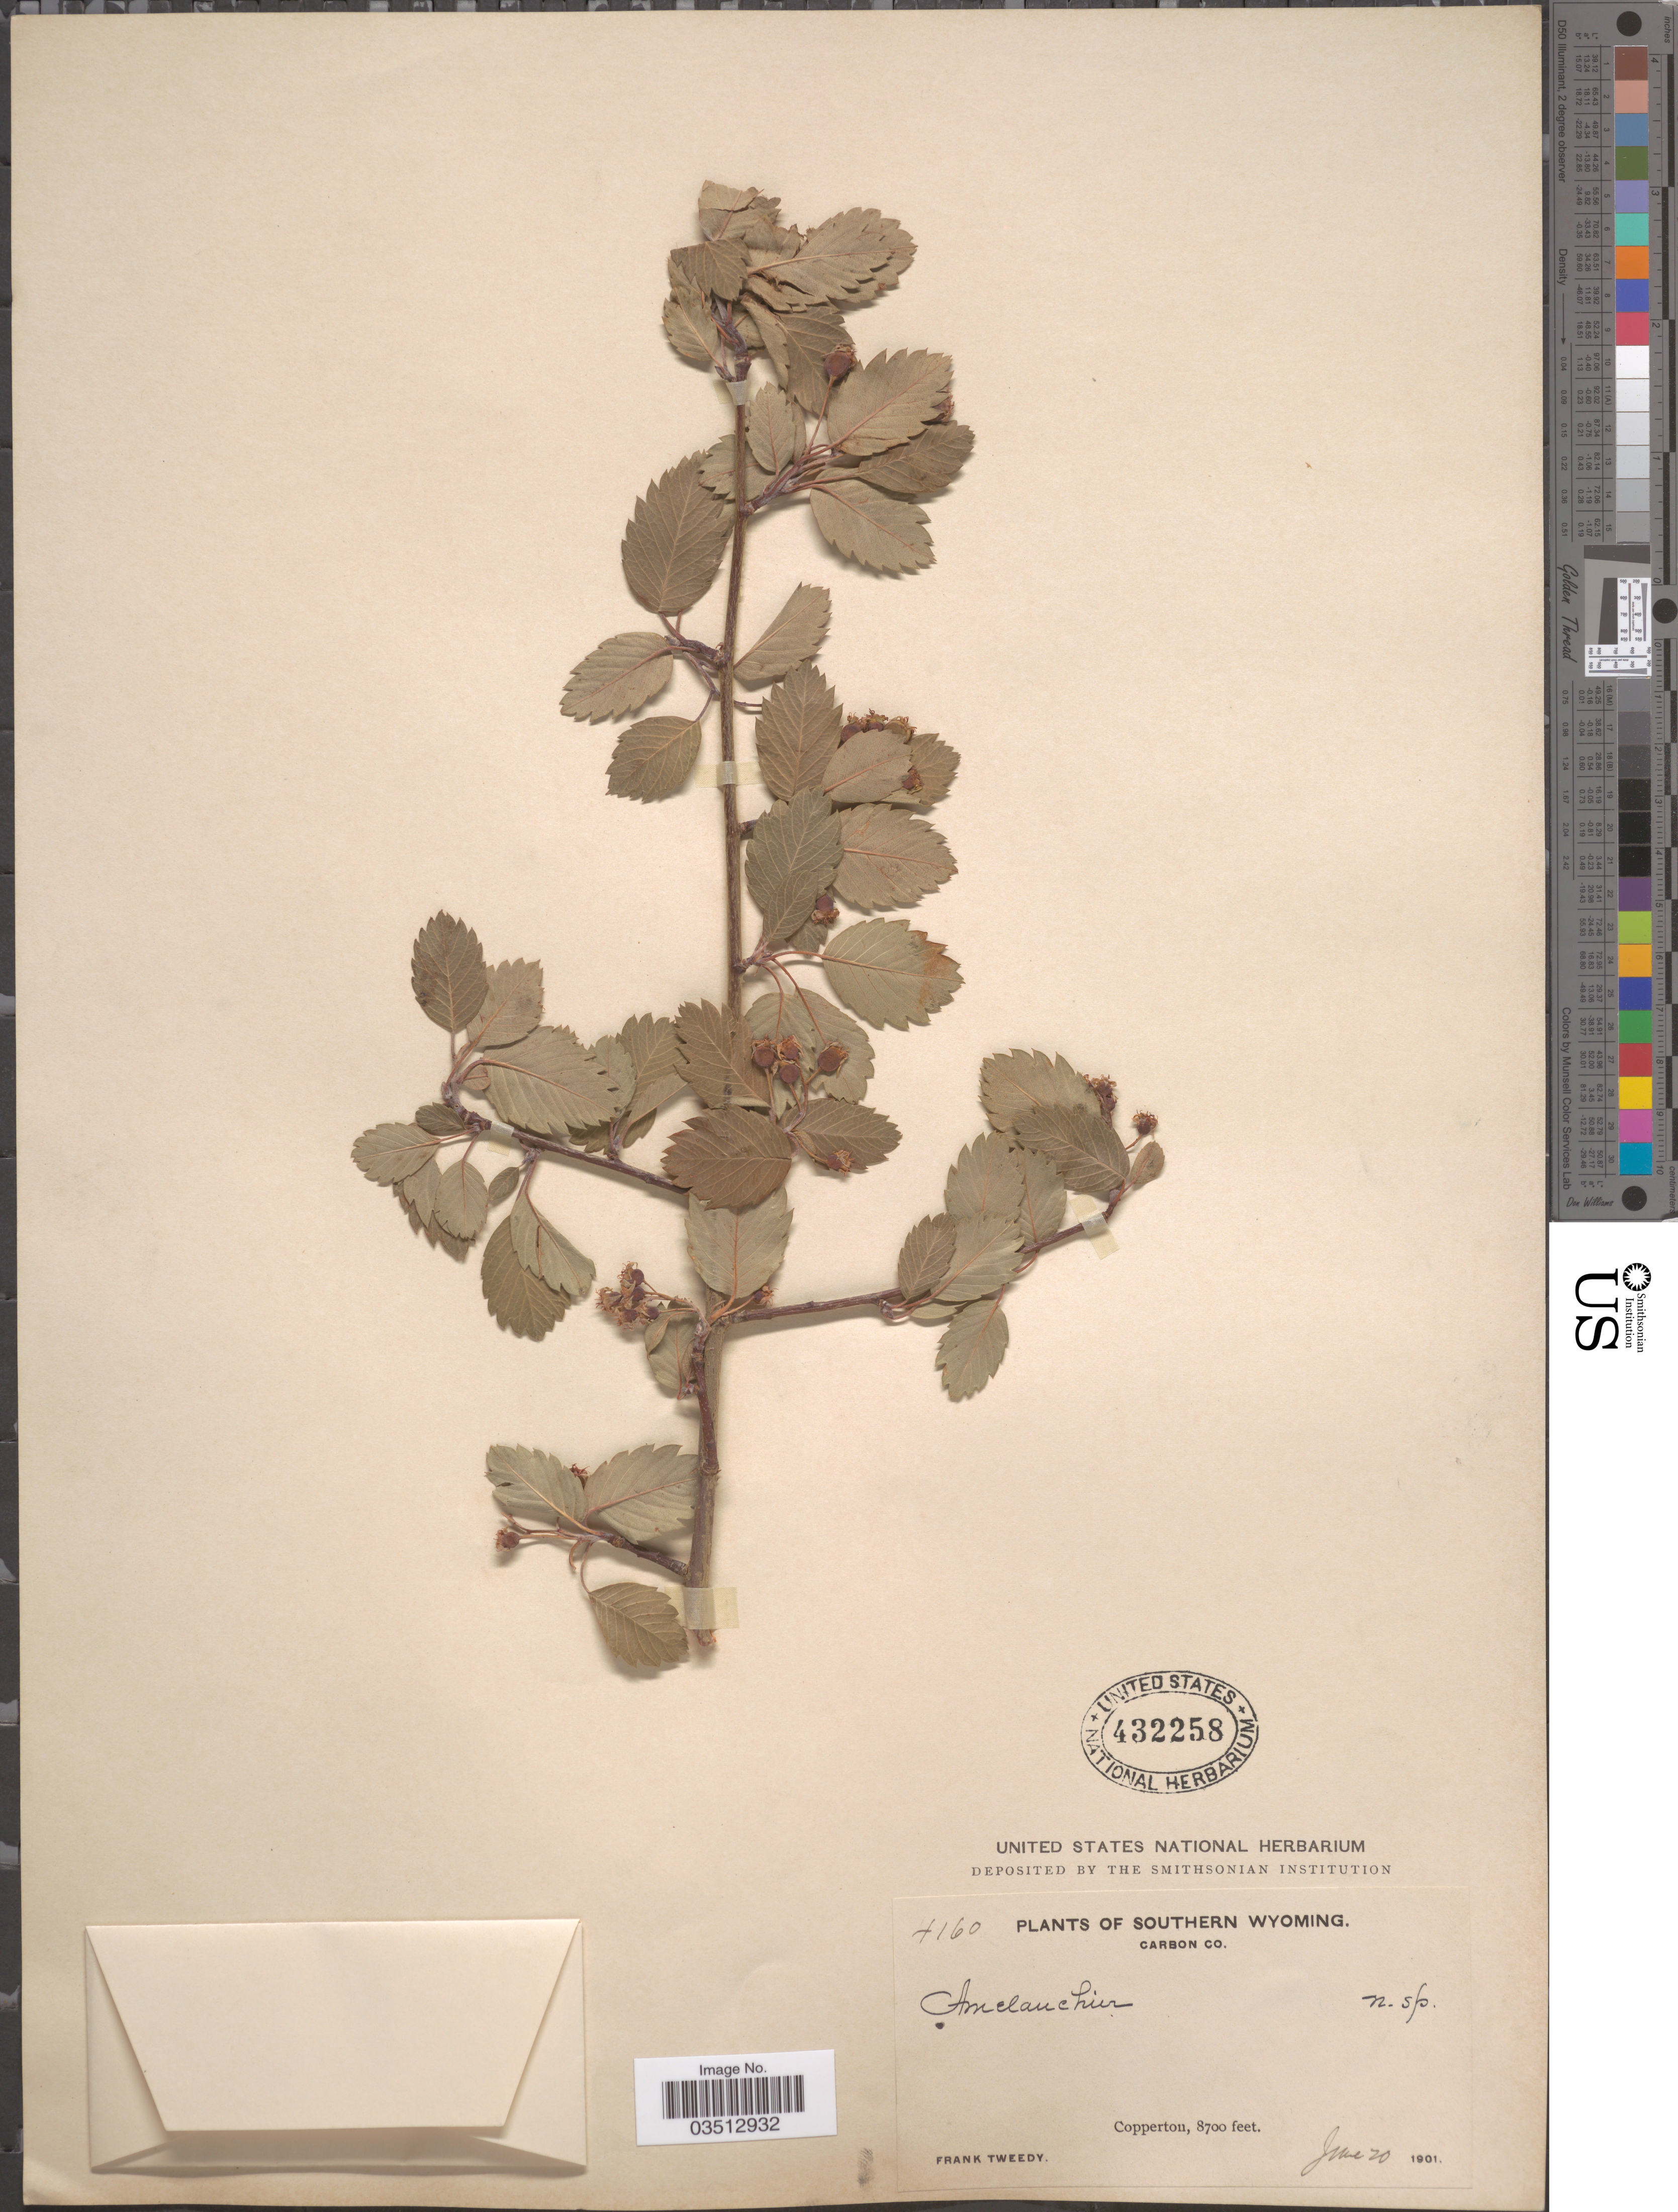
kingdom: Plantae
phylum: Tracheophyta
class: Magnoliopsida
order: Rosales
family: Rosaceae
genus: Amelanchier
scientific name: Amelanchier sp.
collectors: F. Tweedy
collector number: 4160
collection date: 1901-06-20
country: United States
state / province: Wyoming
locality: Southern Wyoming. Carbon Co. Copperton.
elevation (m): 2652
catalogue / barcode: US 432258